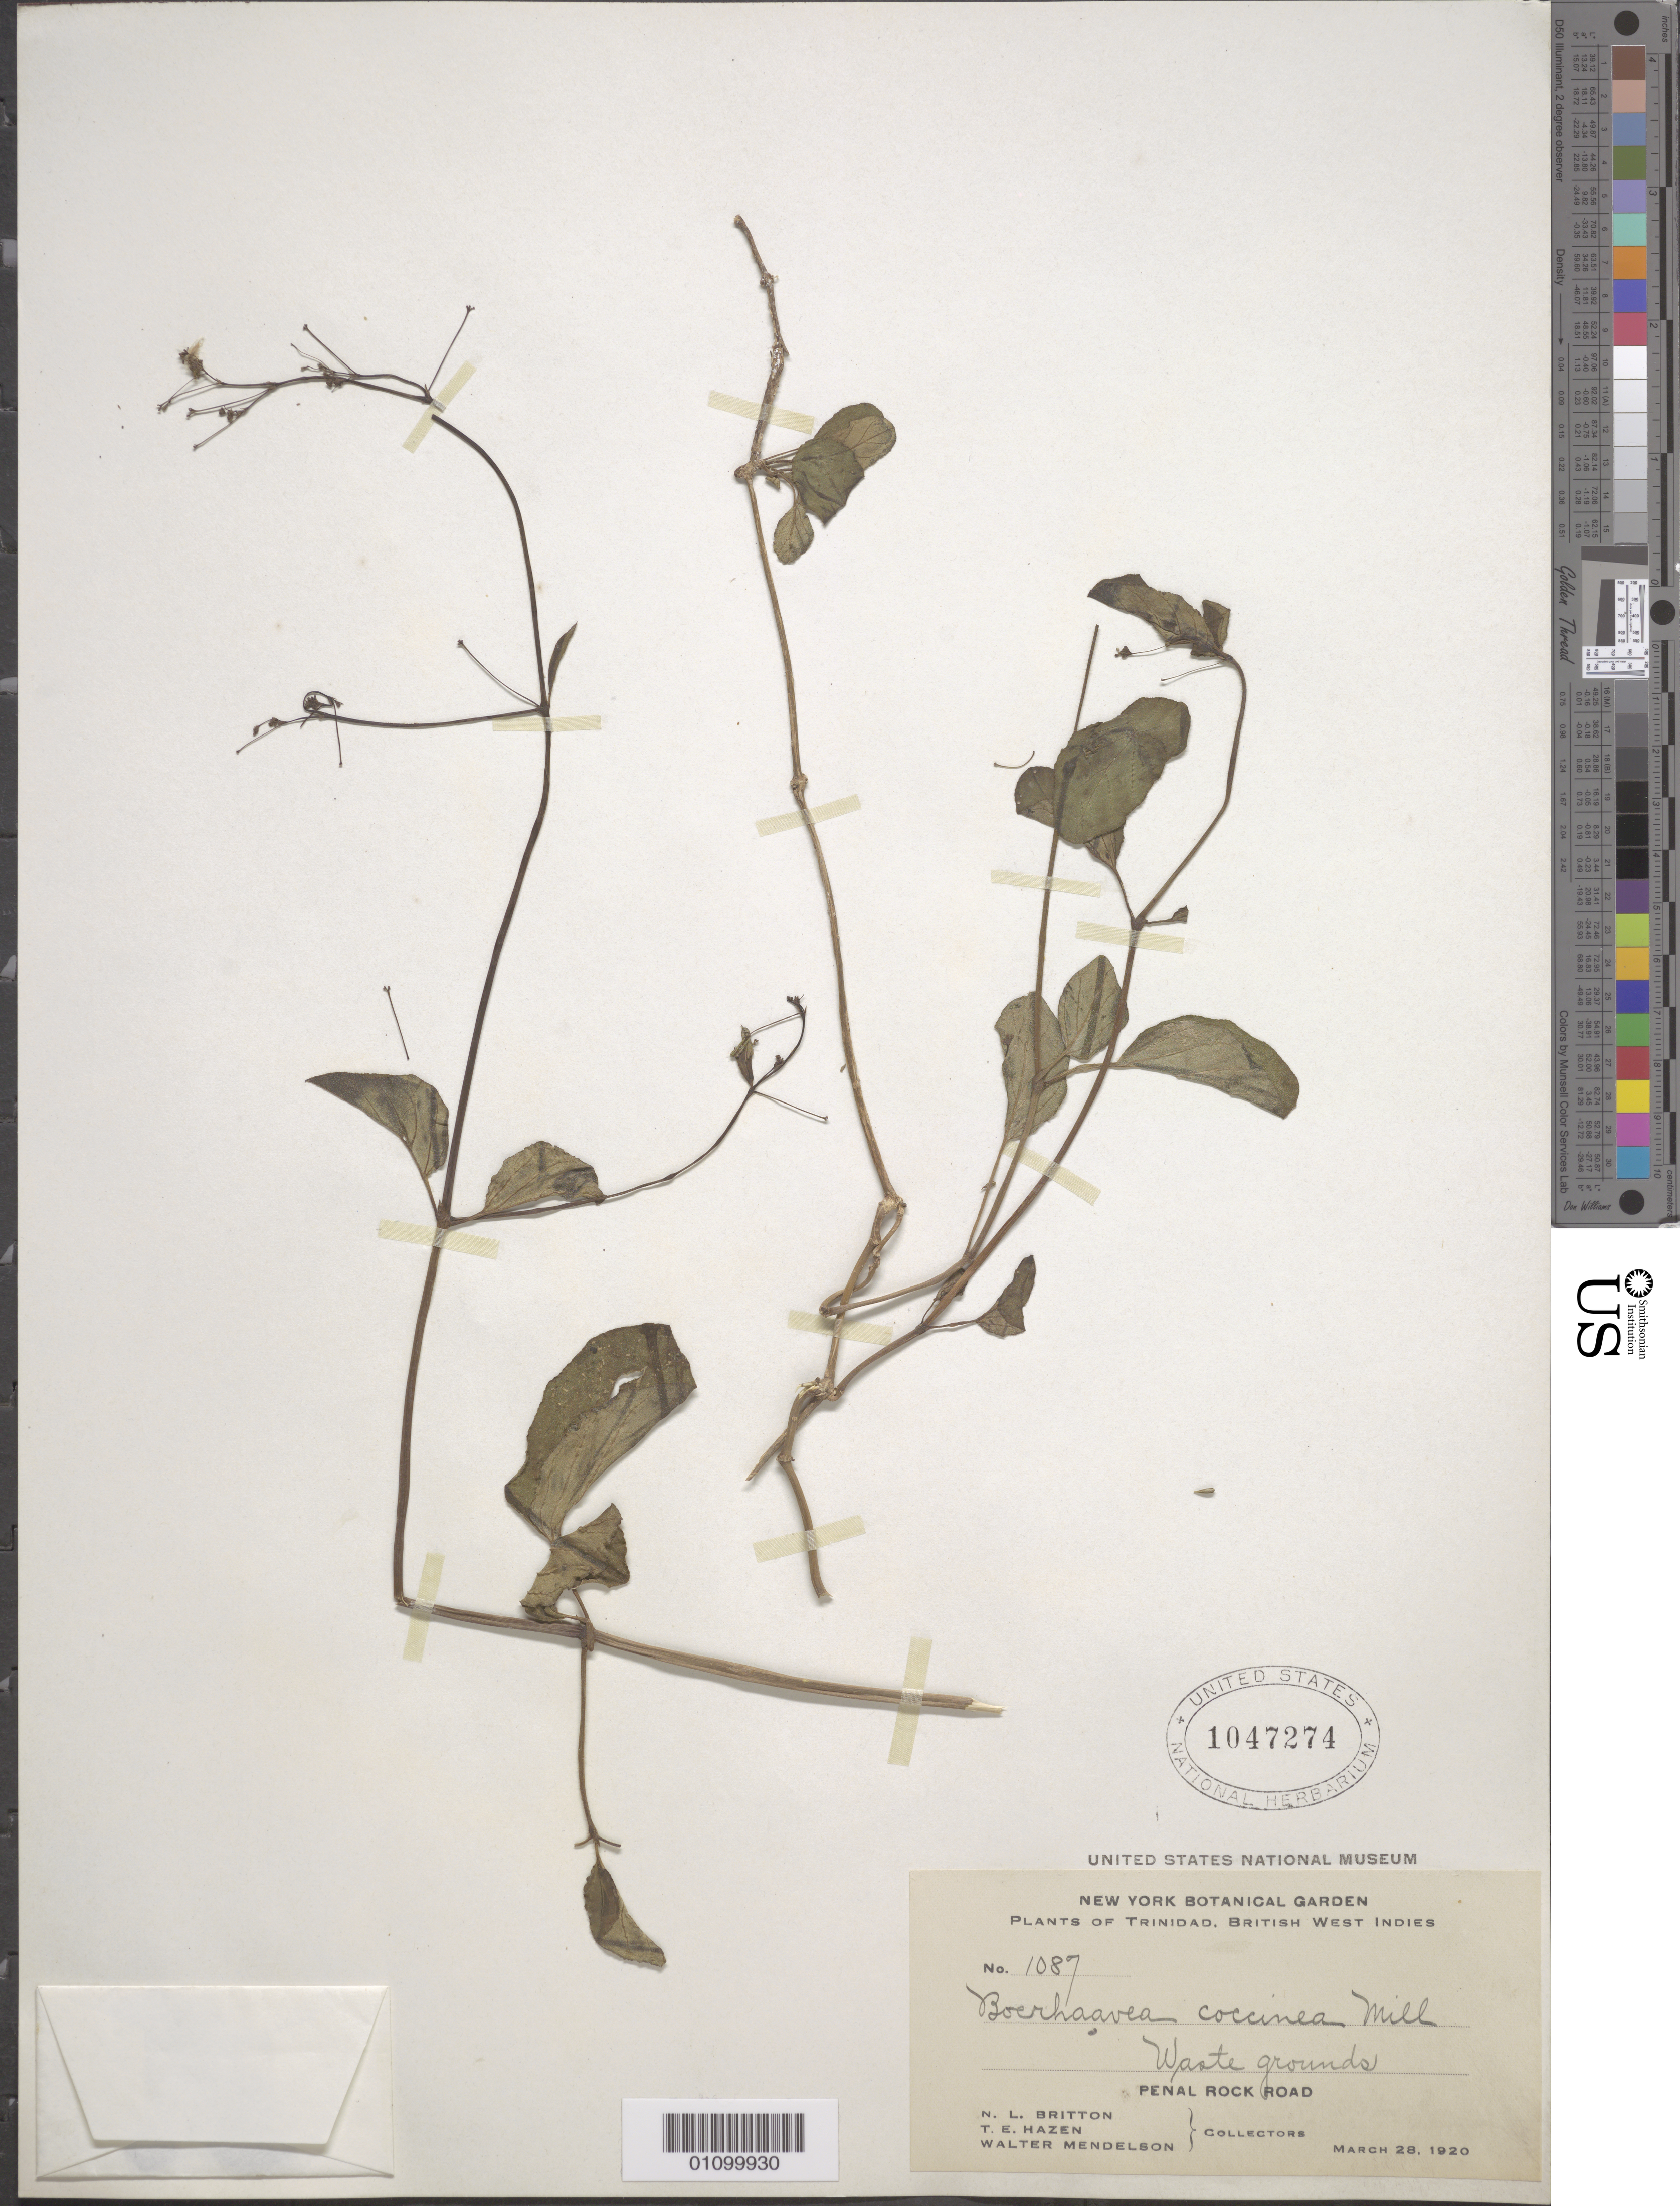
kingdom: Plantae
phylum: Tracheophyta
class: Magnoliopsida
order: Caryophyllales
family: Nyctaginaceae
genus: Boerhavia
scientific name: Boerhavia coccinea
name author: Mill.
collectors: N. Britton, N. Britton, T. E. Hazen & W. Mendelson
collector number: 1087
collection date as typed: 28 Mar 1920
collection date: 1920-03-28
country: Trinidad and Tobago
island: Trinidad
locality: Waste grounds, Penal Rock Road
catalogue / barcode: US 1047274